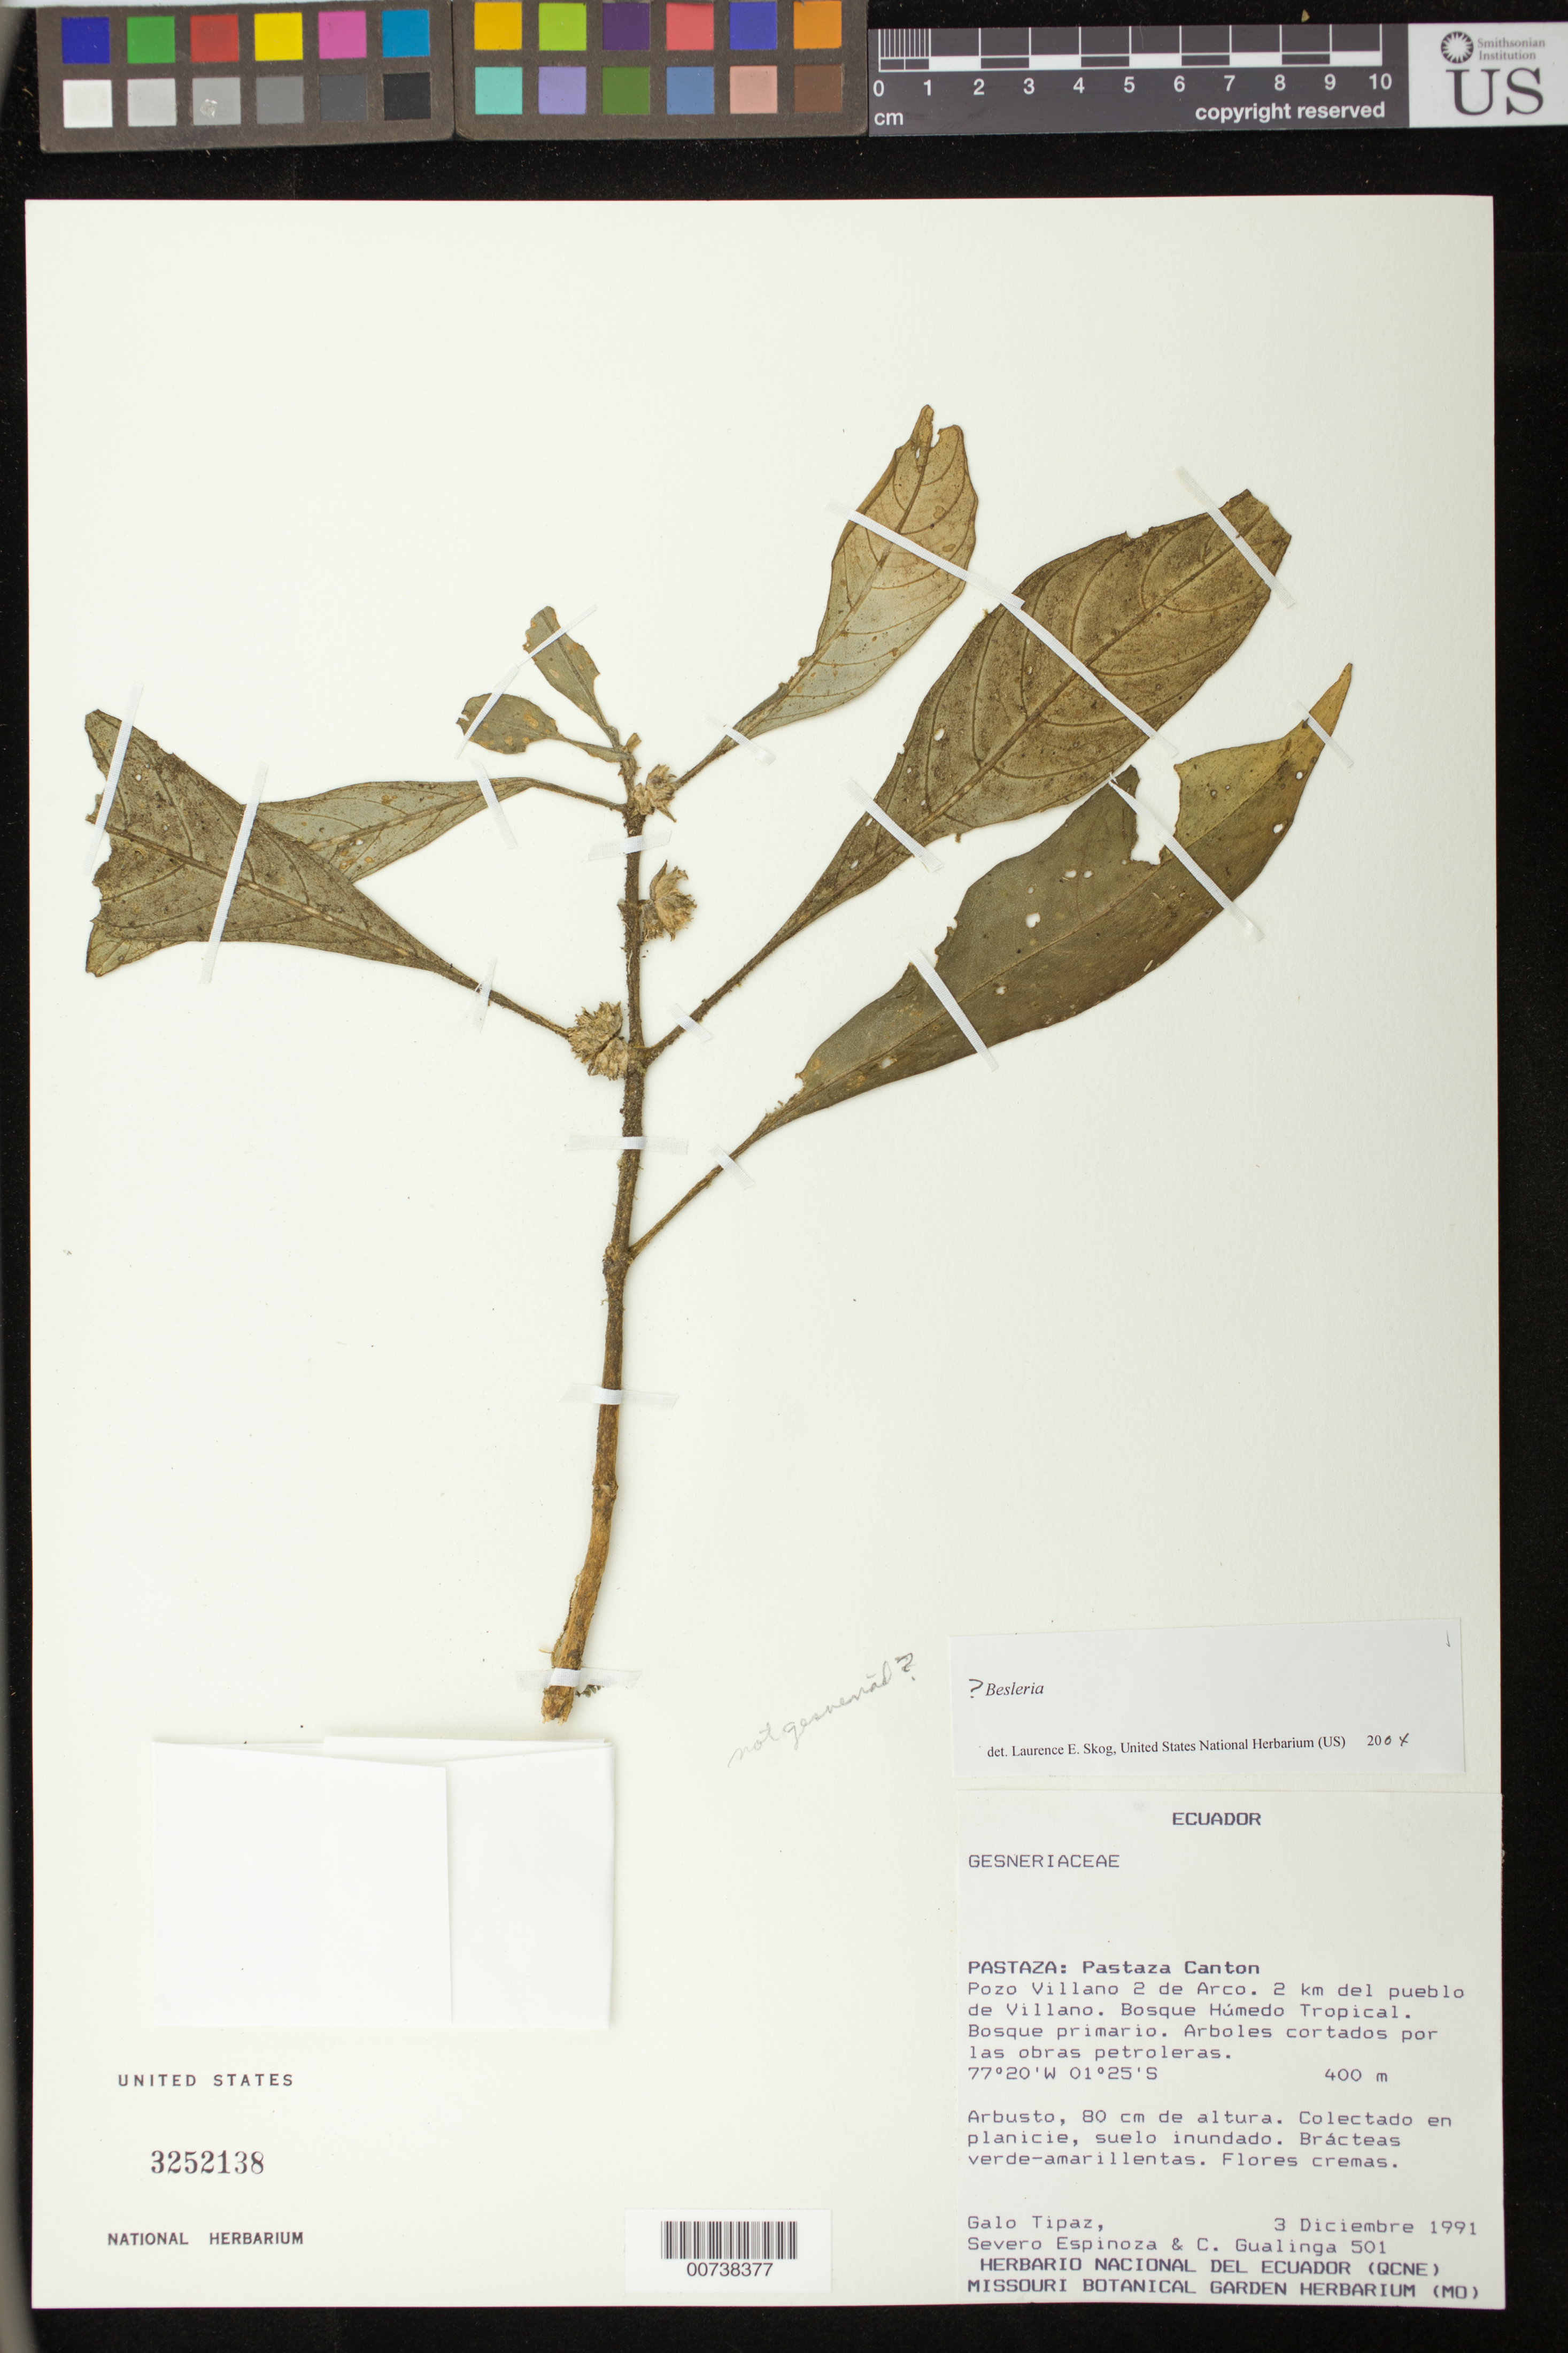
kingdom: Plantae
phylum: Tracheophyta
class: Magnoliopsida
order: Lamiales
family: Gesneriaceae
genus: Besleria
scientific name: Besleria sp.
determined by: Skog, Laurence E.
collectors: G. Tipaz, S. Espinoza & C. Gualinga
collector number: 501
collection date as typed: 03 Dec 1991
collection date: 1991-12-03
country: Ecuador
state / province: Pastaza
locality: Pastaza: Pastaza Canton. Pozo Villano 2 de Arco. 2 km del pueblo de Villano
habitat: Bosque Húmedo Tropical. Bosque primario. Arboles cortados por las obras petroleras. Colectado en planicie, suelo inundado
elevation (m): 400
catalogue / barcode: US 3252138